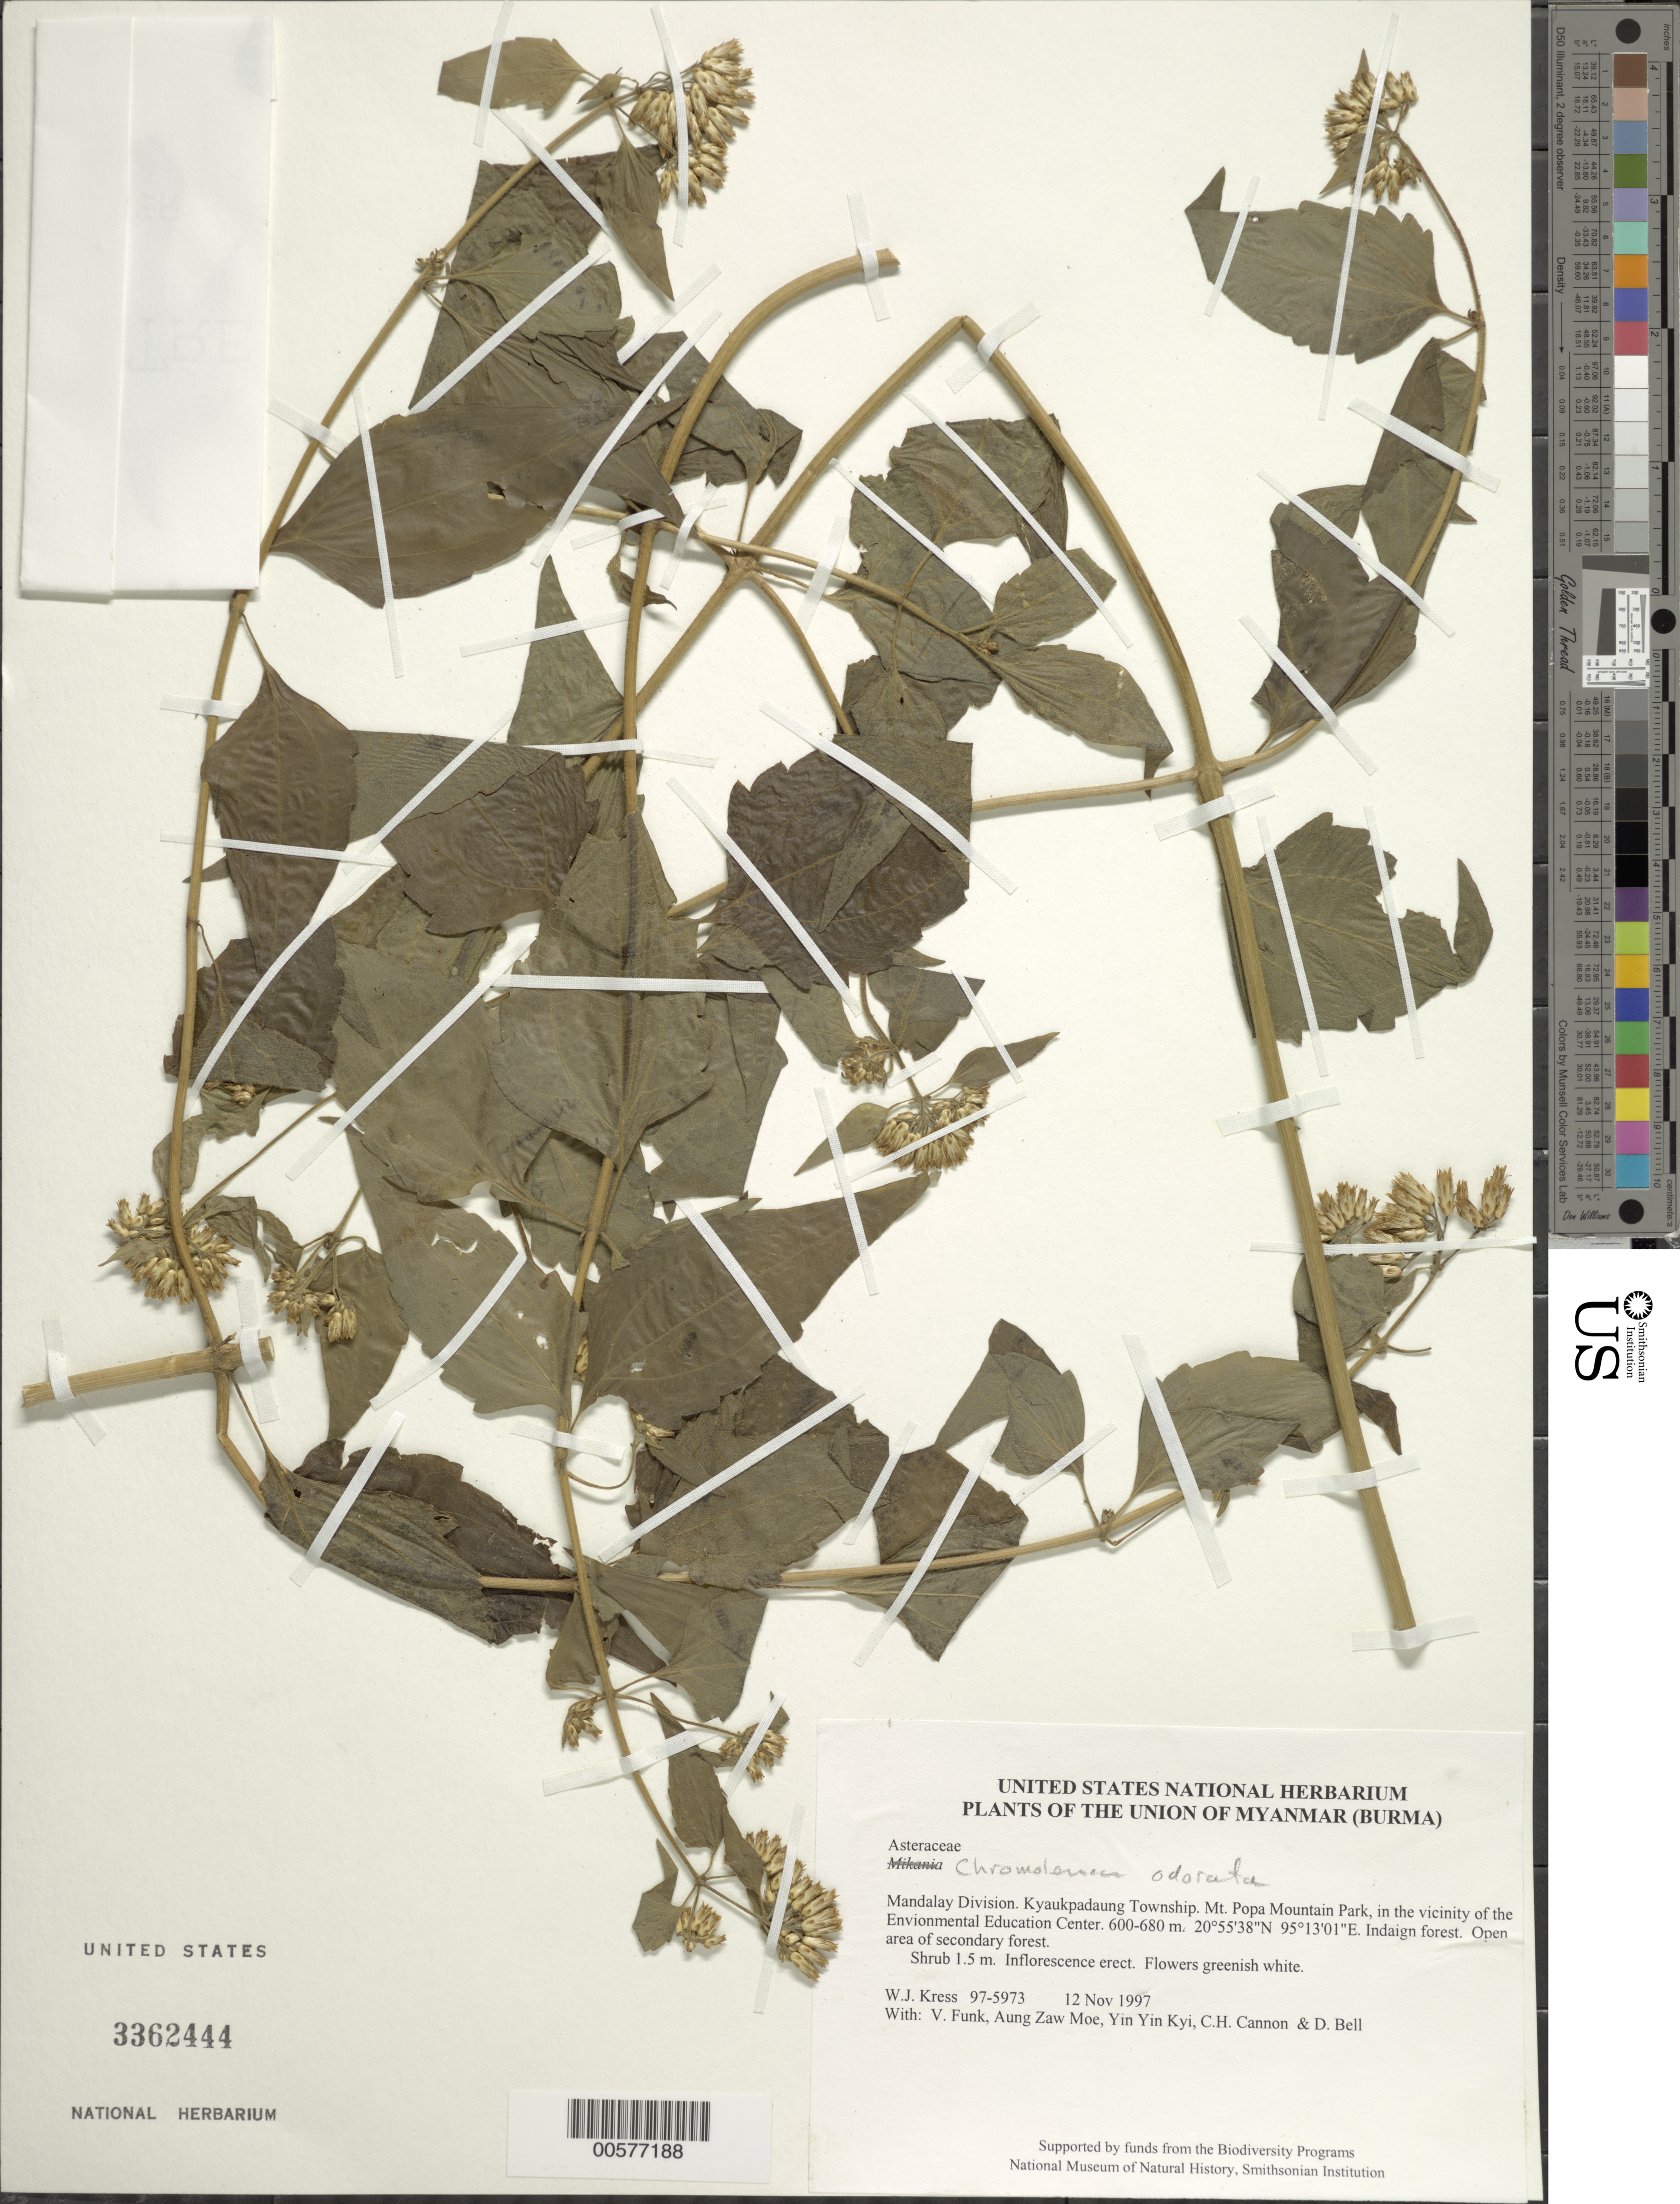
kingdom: Plantae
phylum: Tracheophyta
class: Magnoliopsida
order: Asterales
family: Asteraceae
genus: Chromolaena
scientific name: Chromolaena odorata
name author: (L.) R.M. King & H. Rob.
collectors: W. J. Kress, V. Funk, Aung Zaw Moe, Yin Yin Kyi, C. H. Cannon & D. A. Bell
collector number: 97-5973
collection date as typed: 12 Nov 1997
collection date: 1997-11-12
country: Myanmar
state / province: Mandalay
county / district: Kyaukpadaung Township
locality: Mt. Popa Mountain Park, in the vicinity of the Envionmental Education Center.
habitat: Indaign forest. Open area of secondary forest.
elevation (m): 600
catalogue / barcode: US 3362444